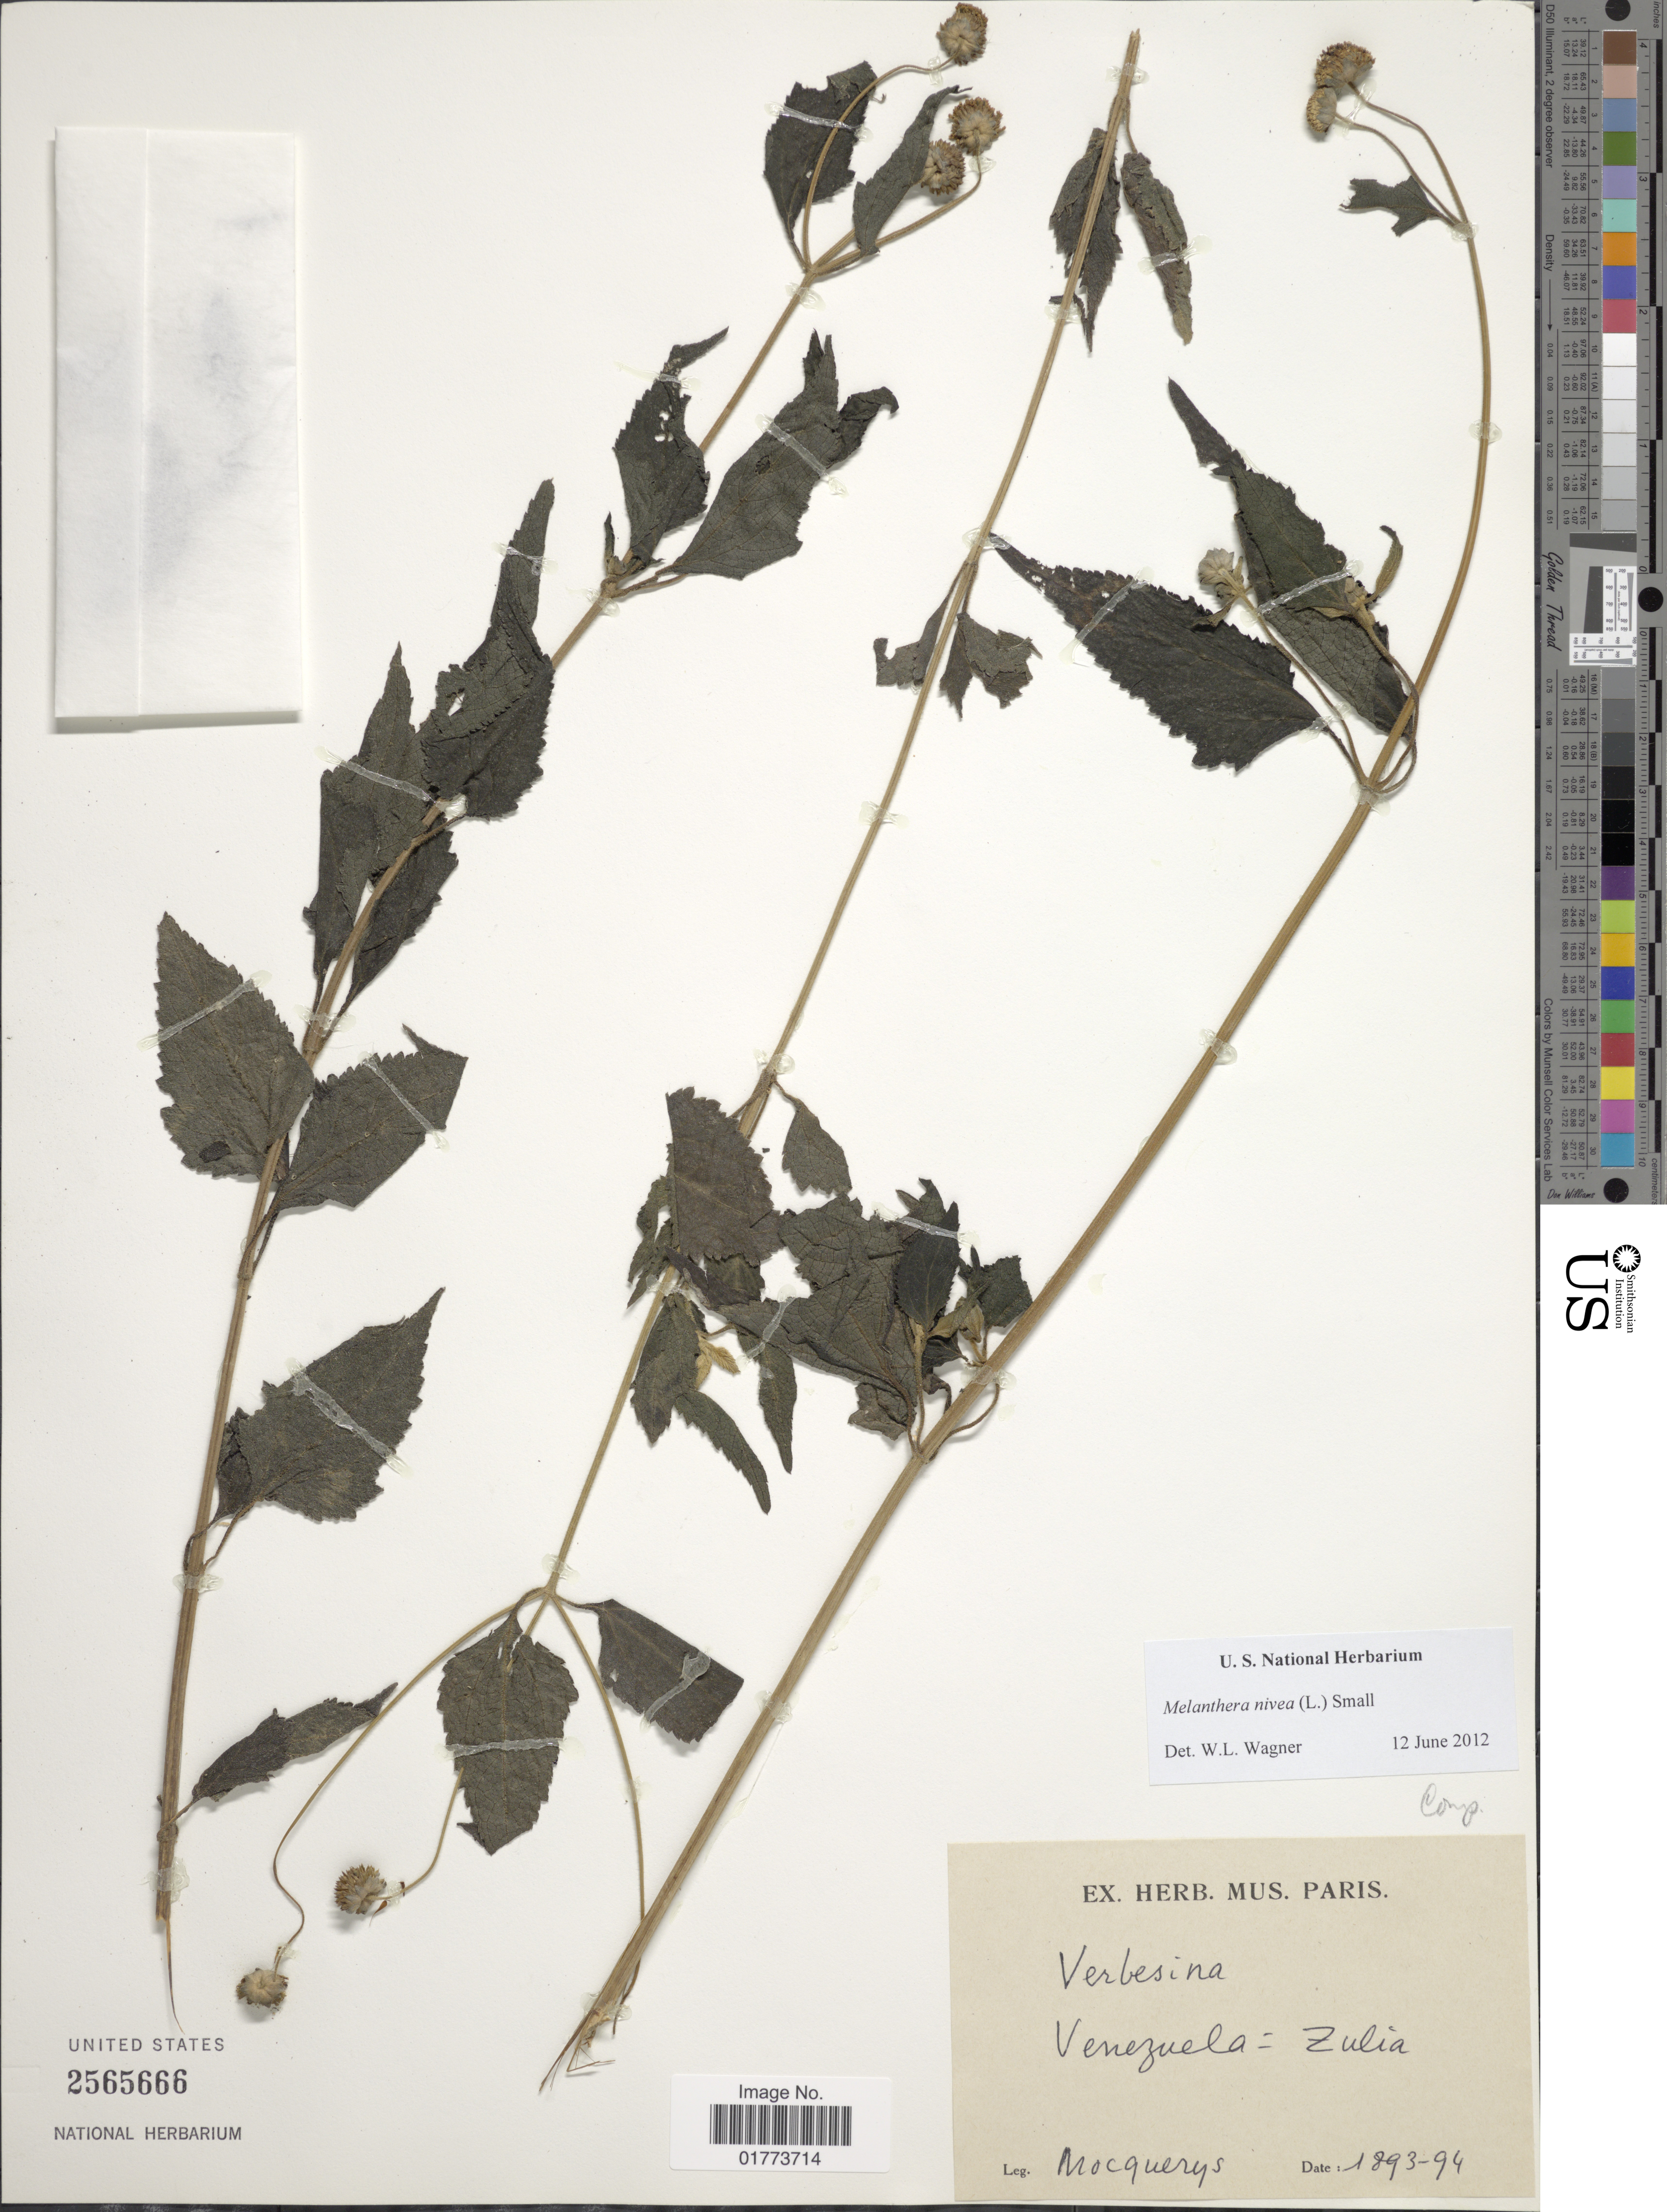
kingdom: Plantae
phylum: Tracheophyta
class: Magnoliopsida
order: Asterales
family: Asteraceae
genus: Melanthera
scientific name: Melanthera nivea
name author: (L.) Small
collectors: A. Mocquerys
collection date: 1893/1894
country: Venezuela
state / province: Zulia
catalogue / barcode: US 2565666